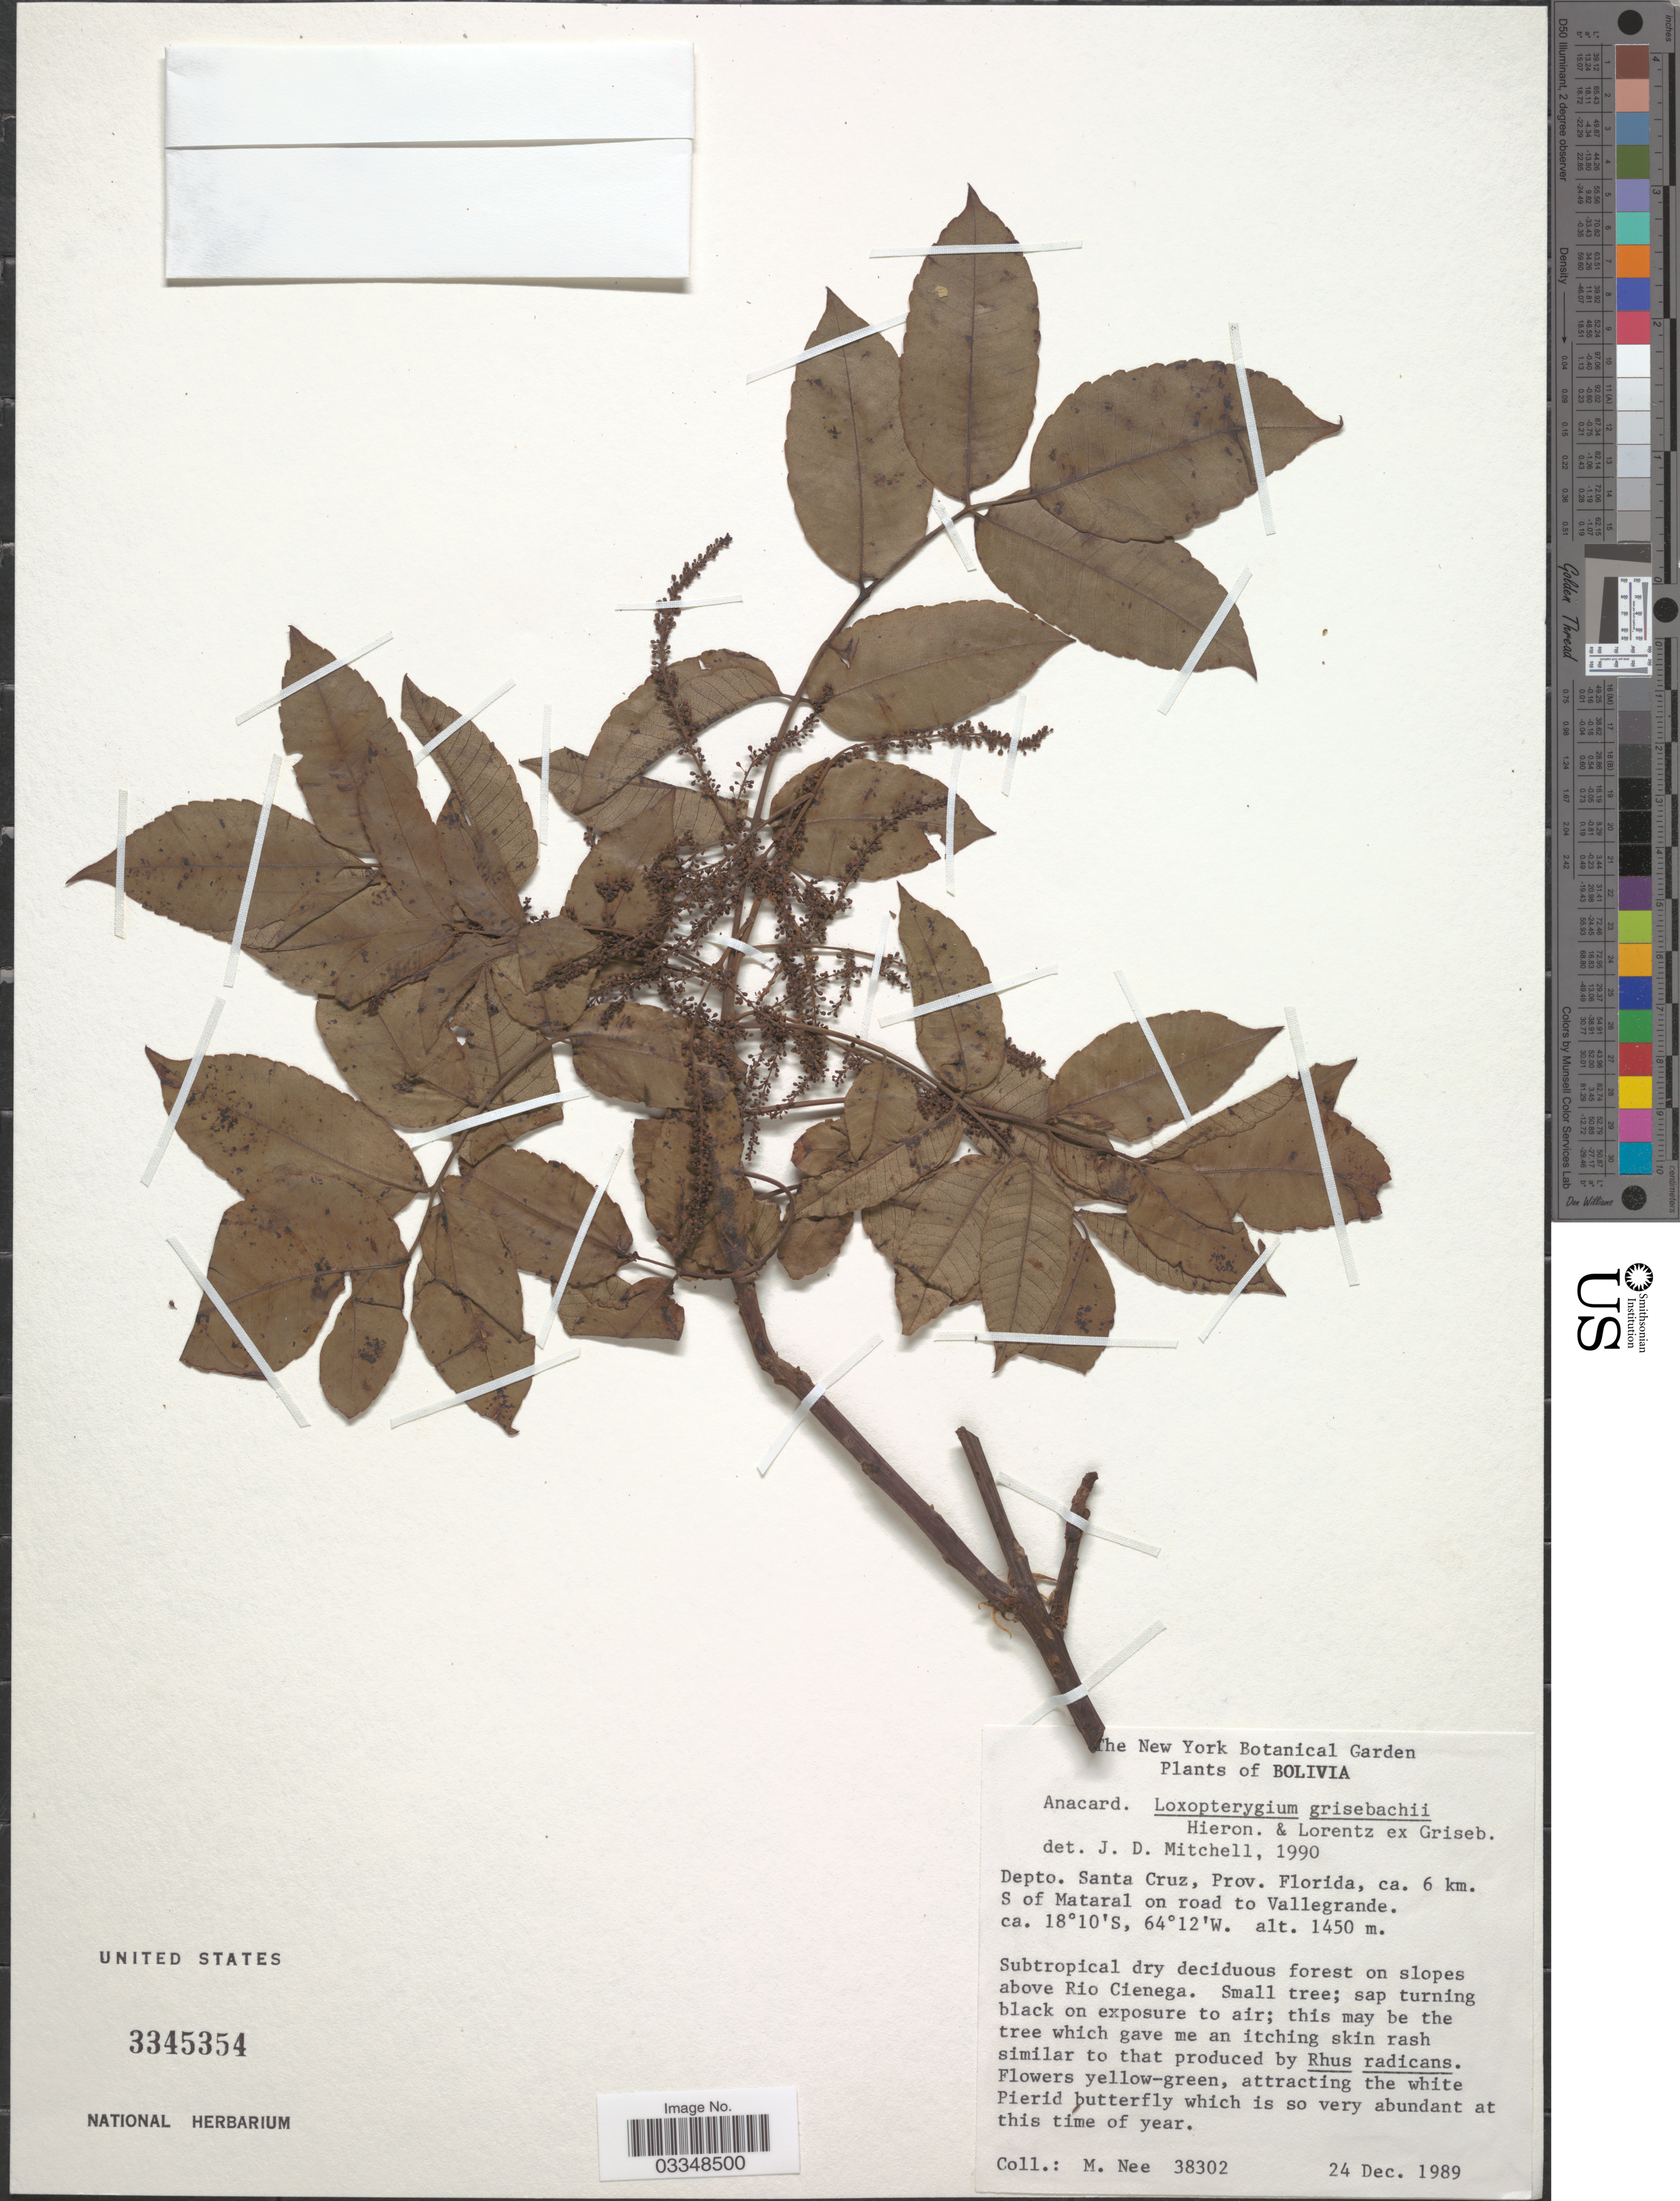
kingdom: Plantae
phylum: Tracheophyta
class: Magnoliopsida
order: Sapindales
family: Anacardiaceae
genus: Loxopterygium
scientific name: Loxopterygium grisebachii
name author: Hieron. & Lorentz ex Griseb.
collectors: M. Nee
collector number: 38302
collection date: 1989-12-24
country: Bolivia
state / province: Santa Cruz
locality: Depto. Santa Cruz, Prov. Florida, ca. 6 km. S of Mataral on road to Vallegrande.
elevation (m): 1450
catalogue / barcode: US 3345354